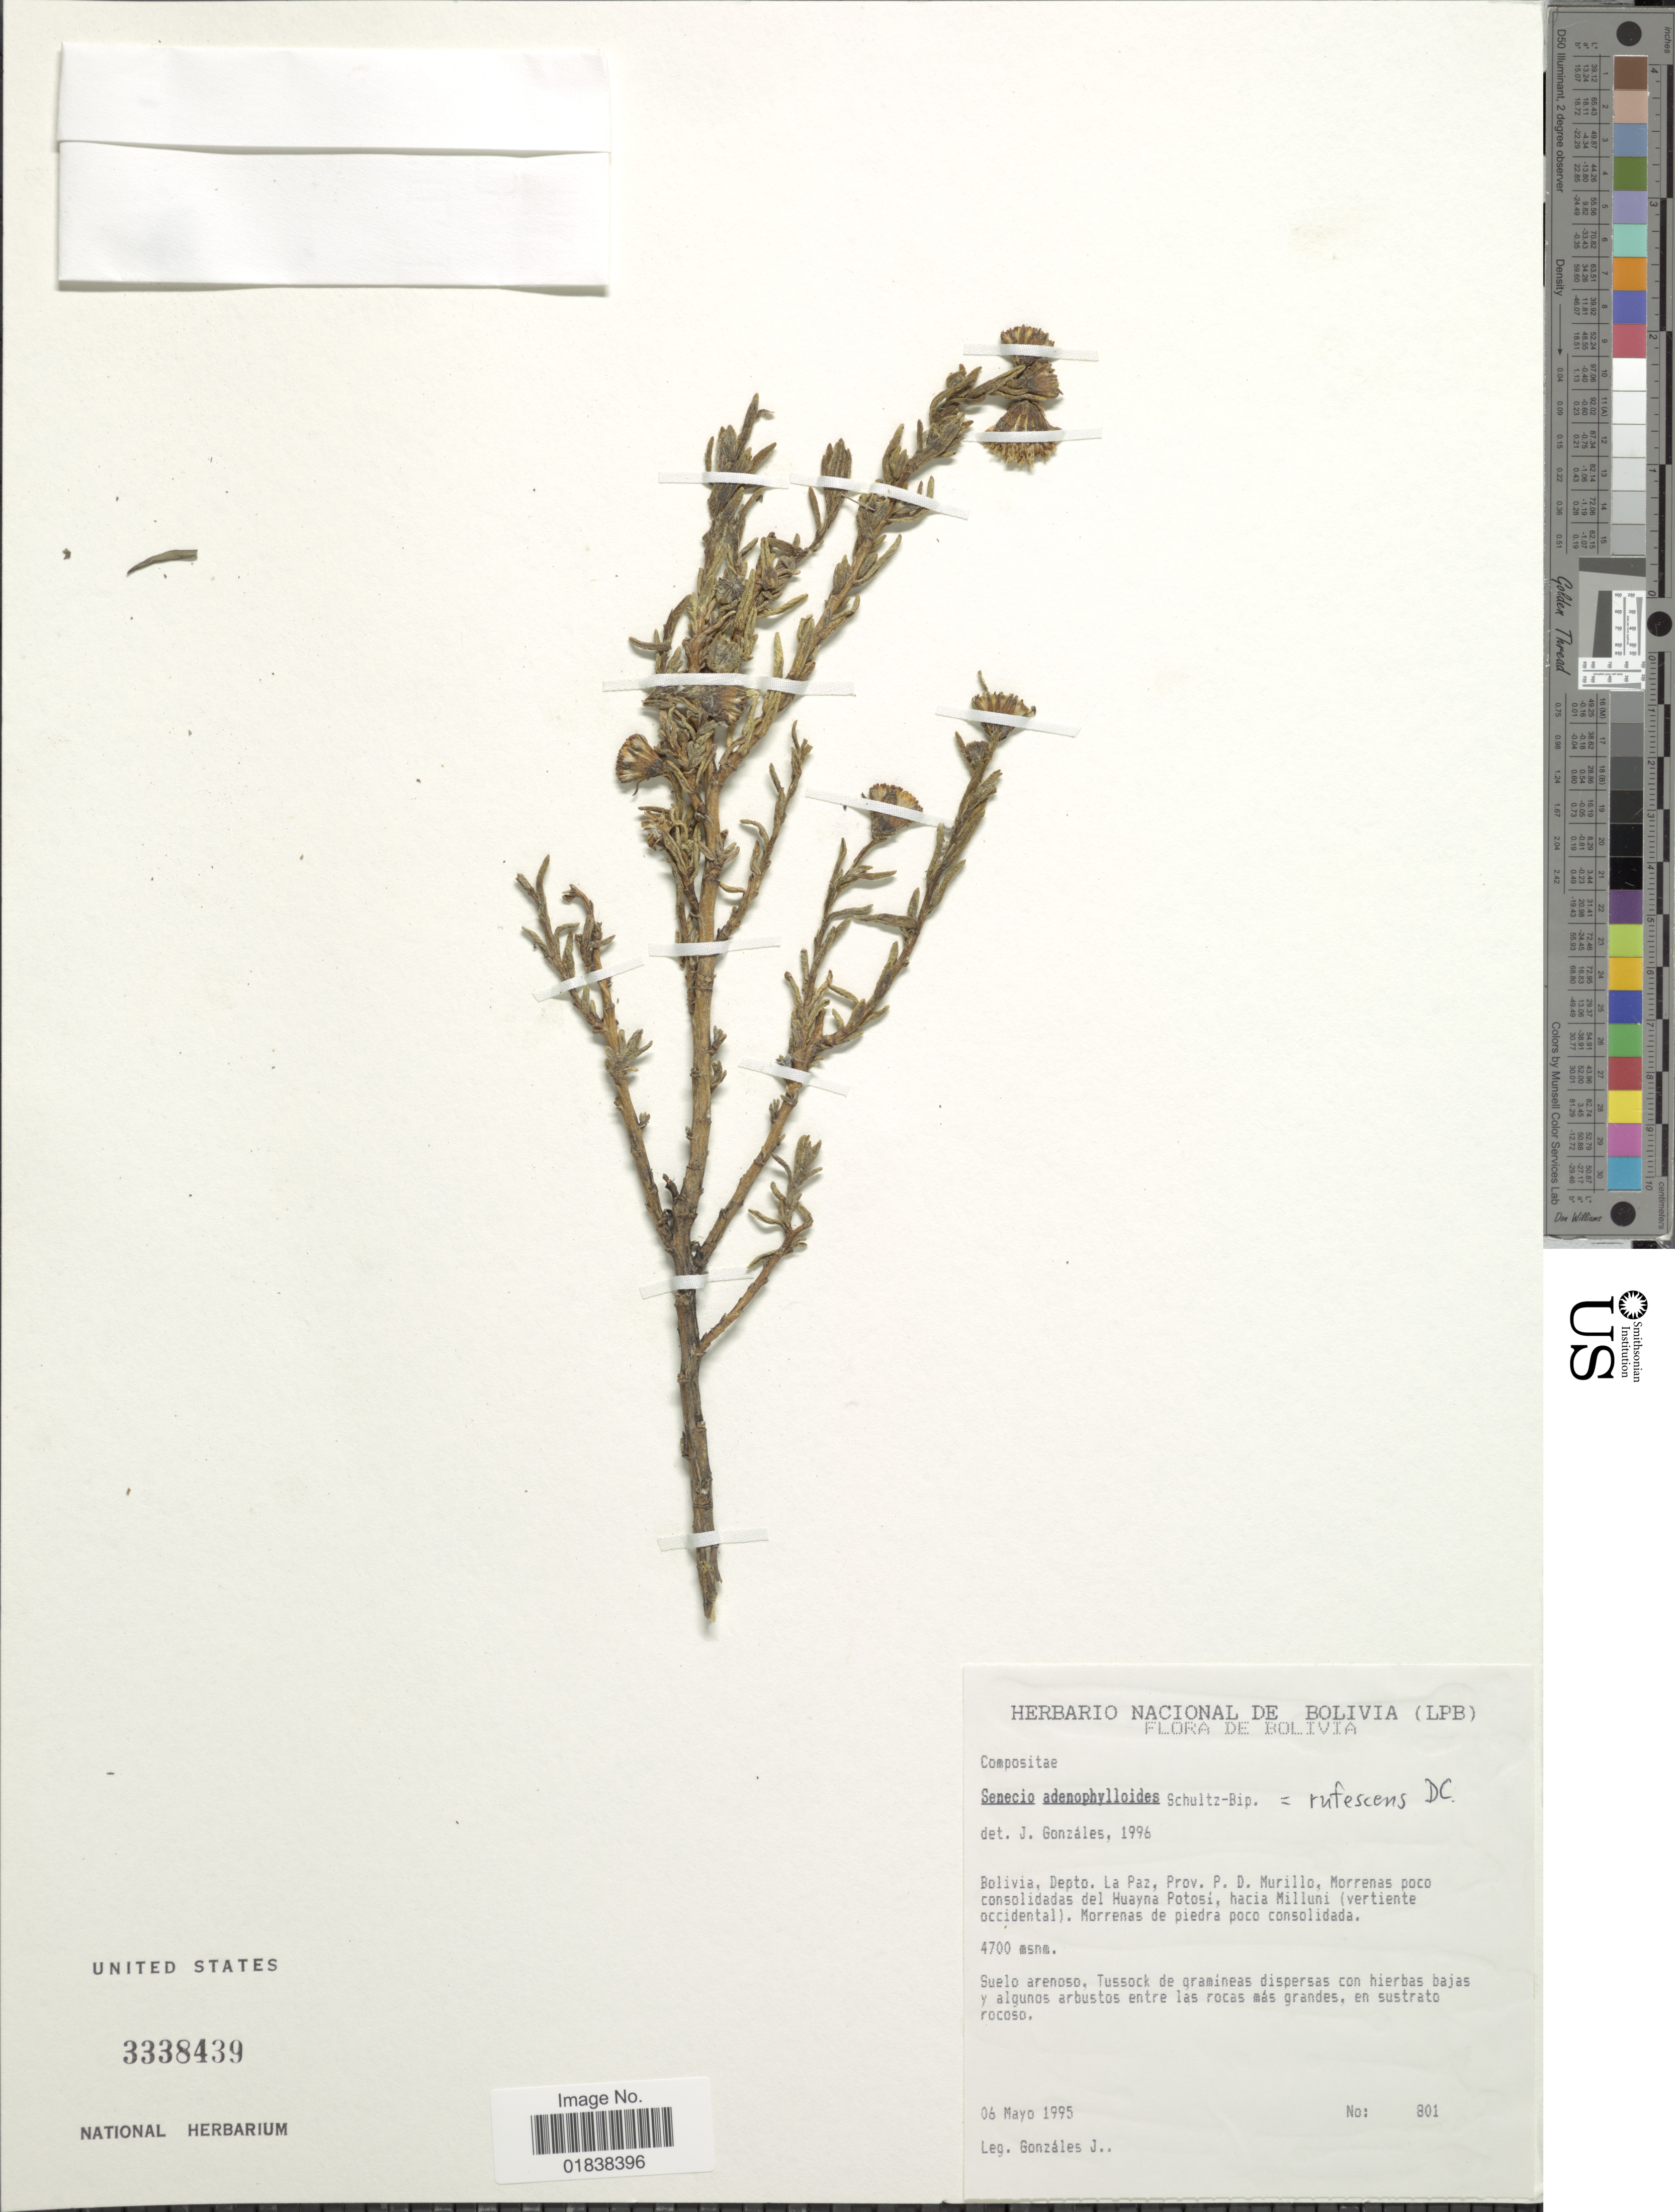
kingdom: Plantae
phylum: Tracheophyta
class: Magnoliopsida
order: Asterales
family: Asteraceae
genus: Senecio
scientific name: Senecio rufescens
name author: DC.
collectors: J. Gonzales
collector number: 801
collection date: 1995-05-06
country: Bolivia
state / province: La Paz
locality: Prov. P. D. Murillo, Morrenas poco consolidadas del Huayna Potosi, hacia Milluni (vertiente occidental)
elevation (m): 4700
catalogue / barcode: US 3338439